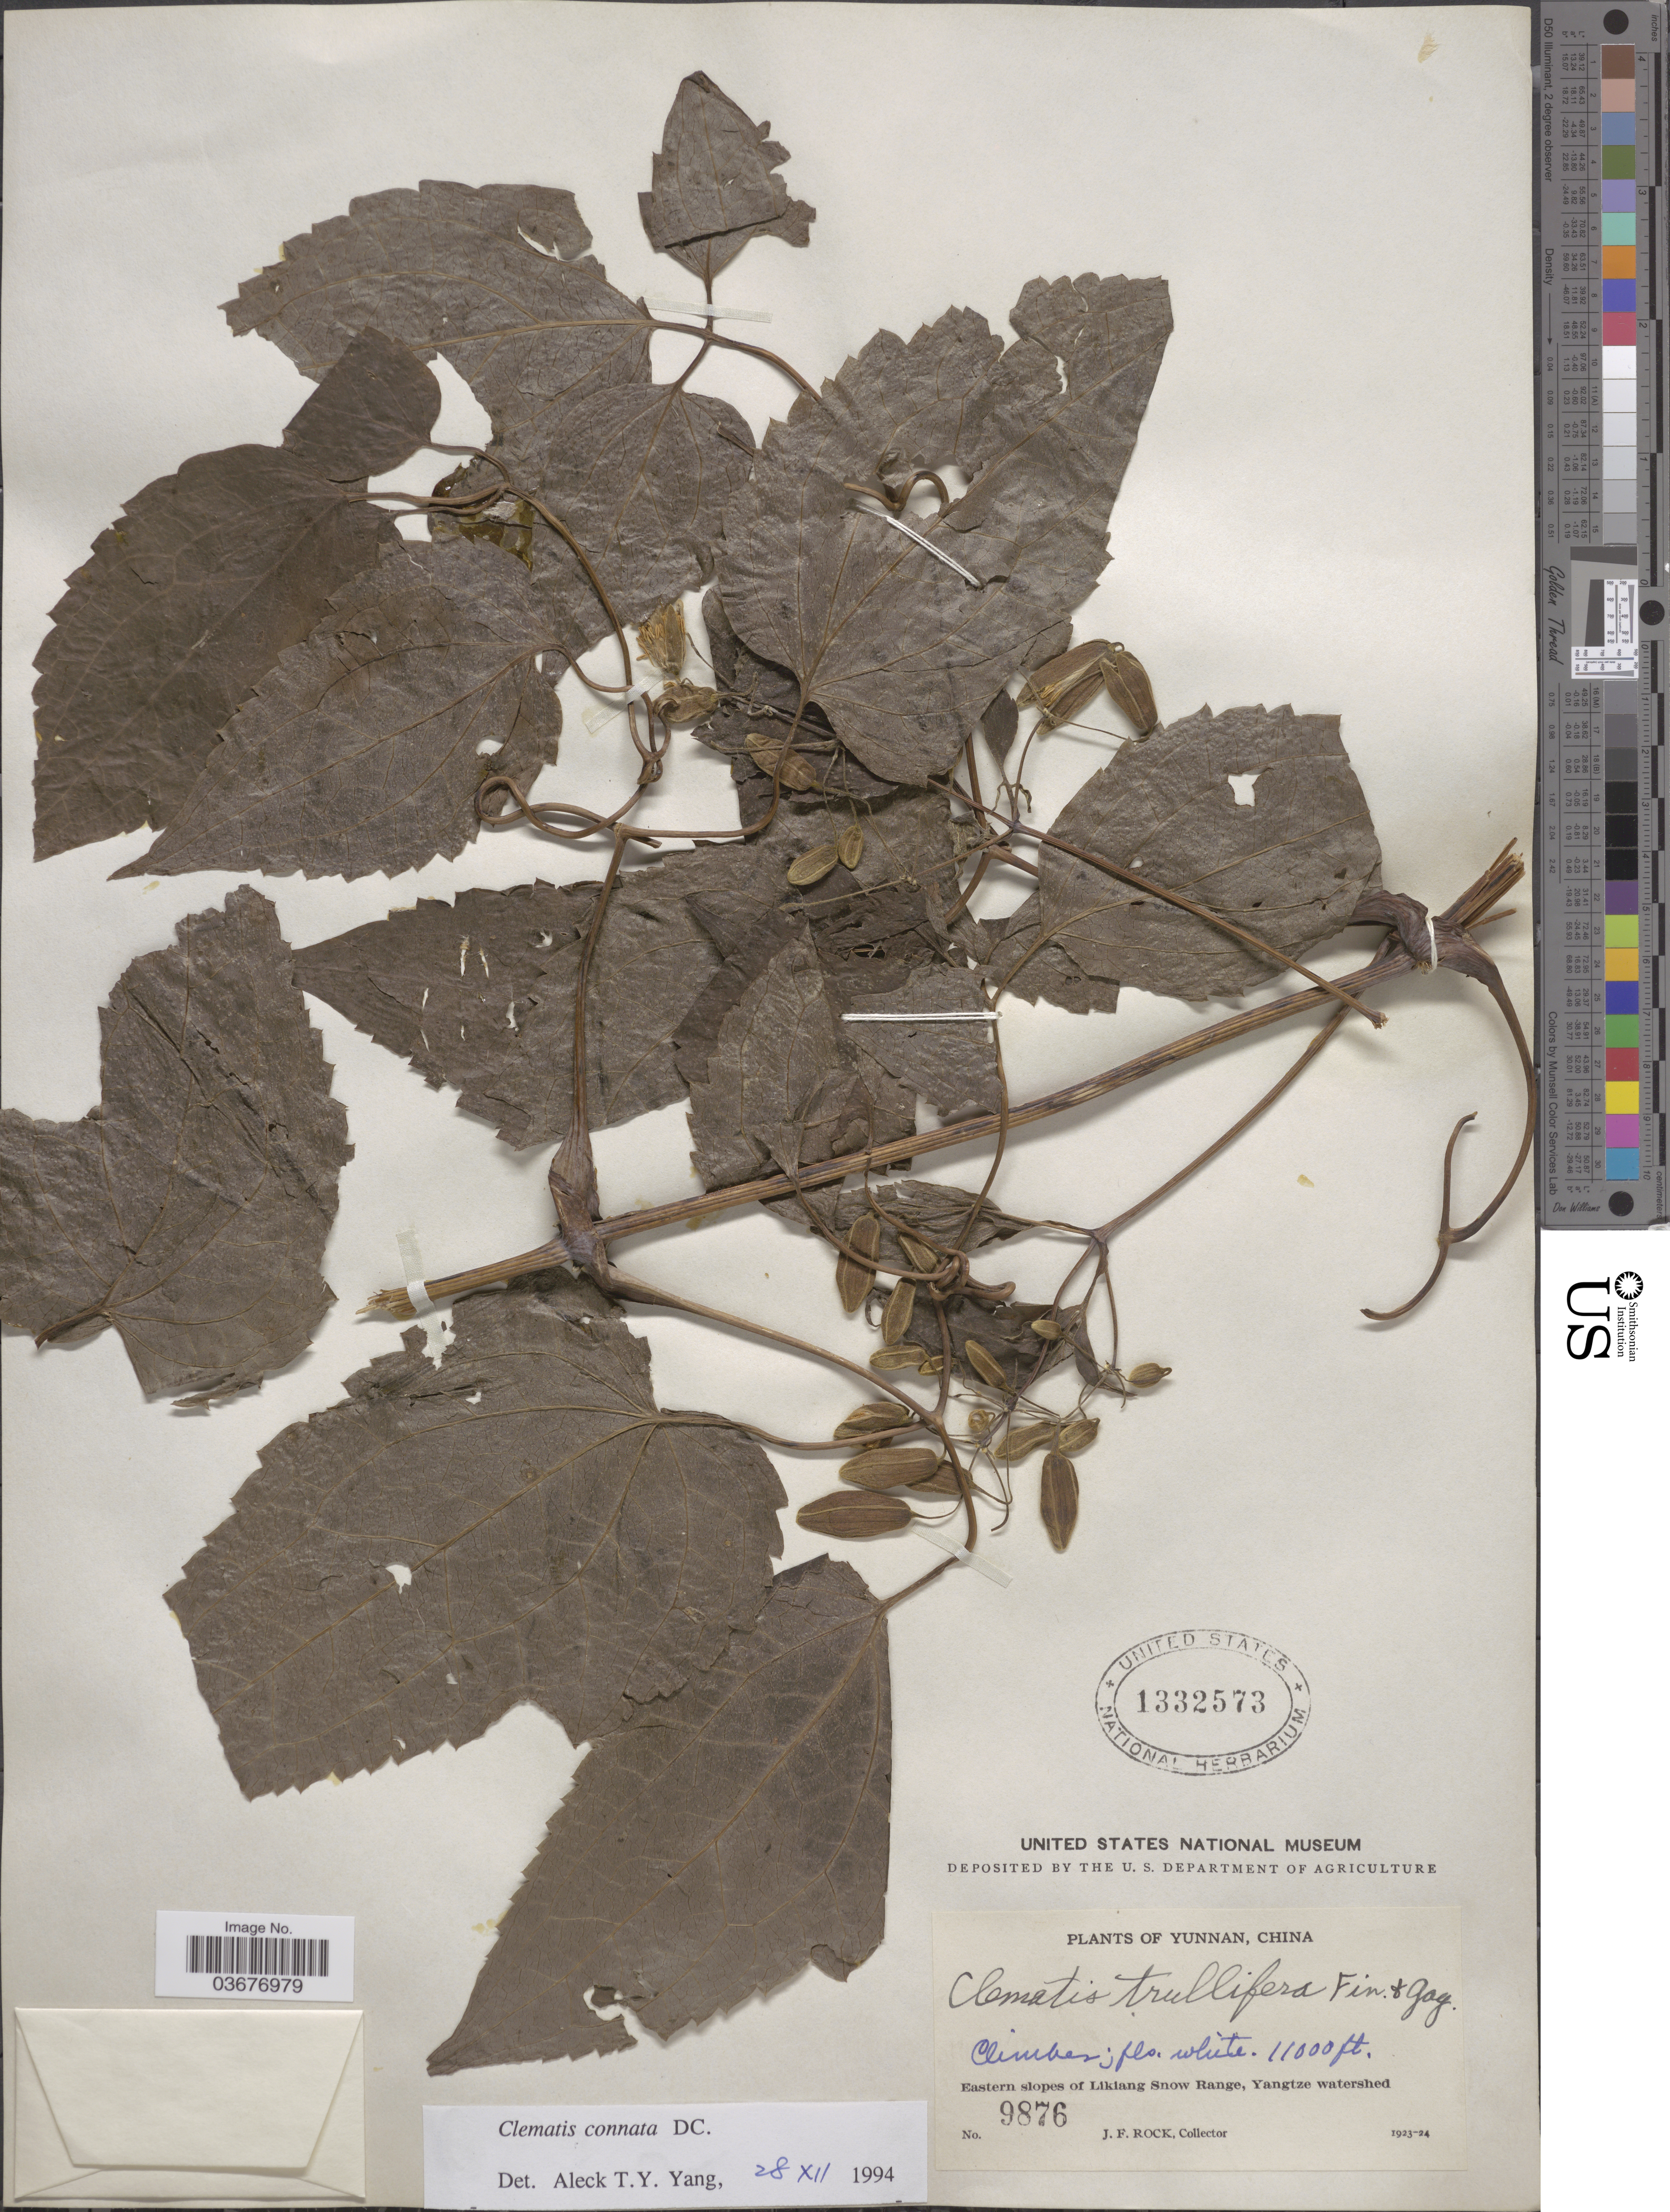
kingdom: Plantae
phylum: Tracheophyta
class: Magnoliopsida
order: Ranunculales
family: Ranunculaceae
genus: Clematis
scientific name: Clematis connata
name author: DC.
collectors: J. Rock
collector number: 9876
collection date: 1923/1924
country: China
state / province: Yunnan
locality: Eastern slopes of Likiang Snow Range, Yangtze watershed.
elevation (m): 3353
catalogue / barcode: US 1332573